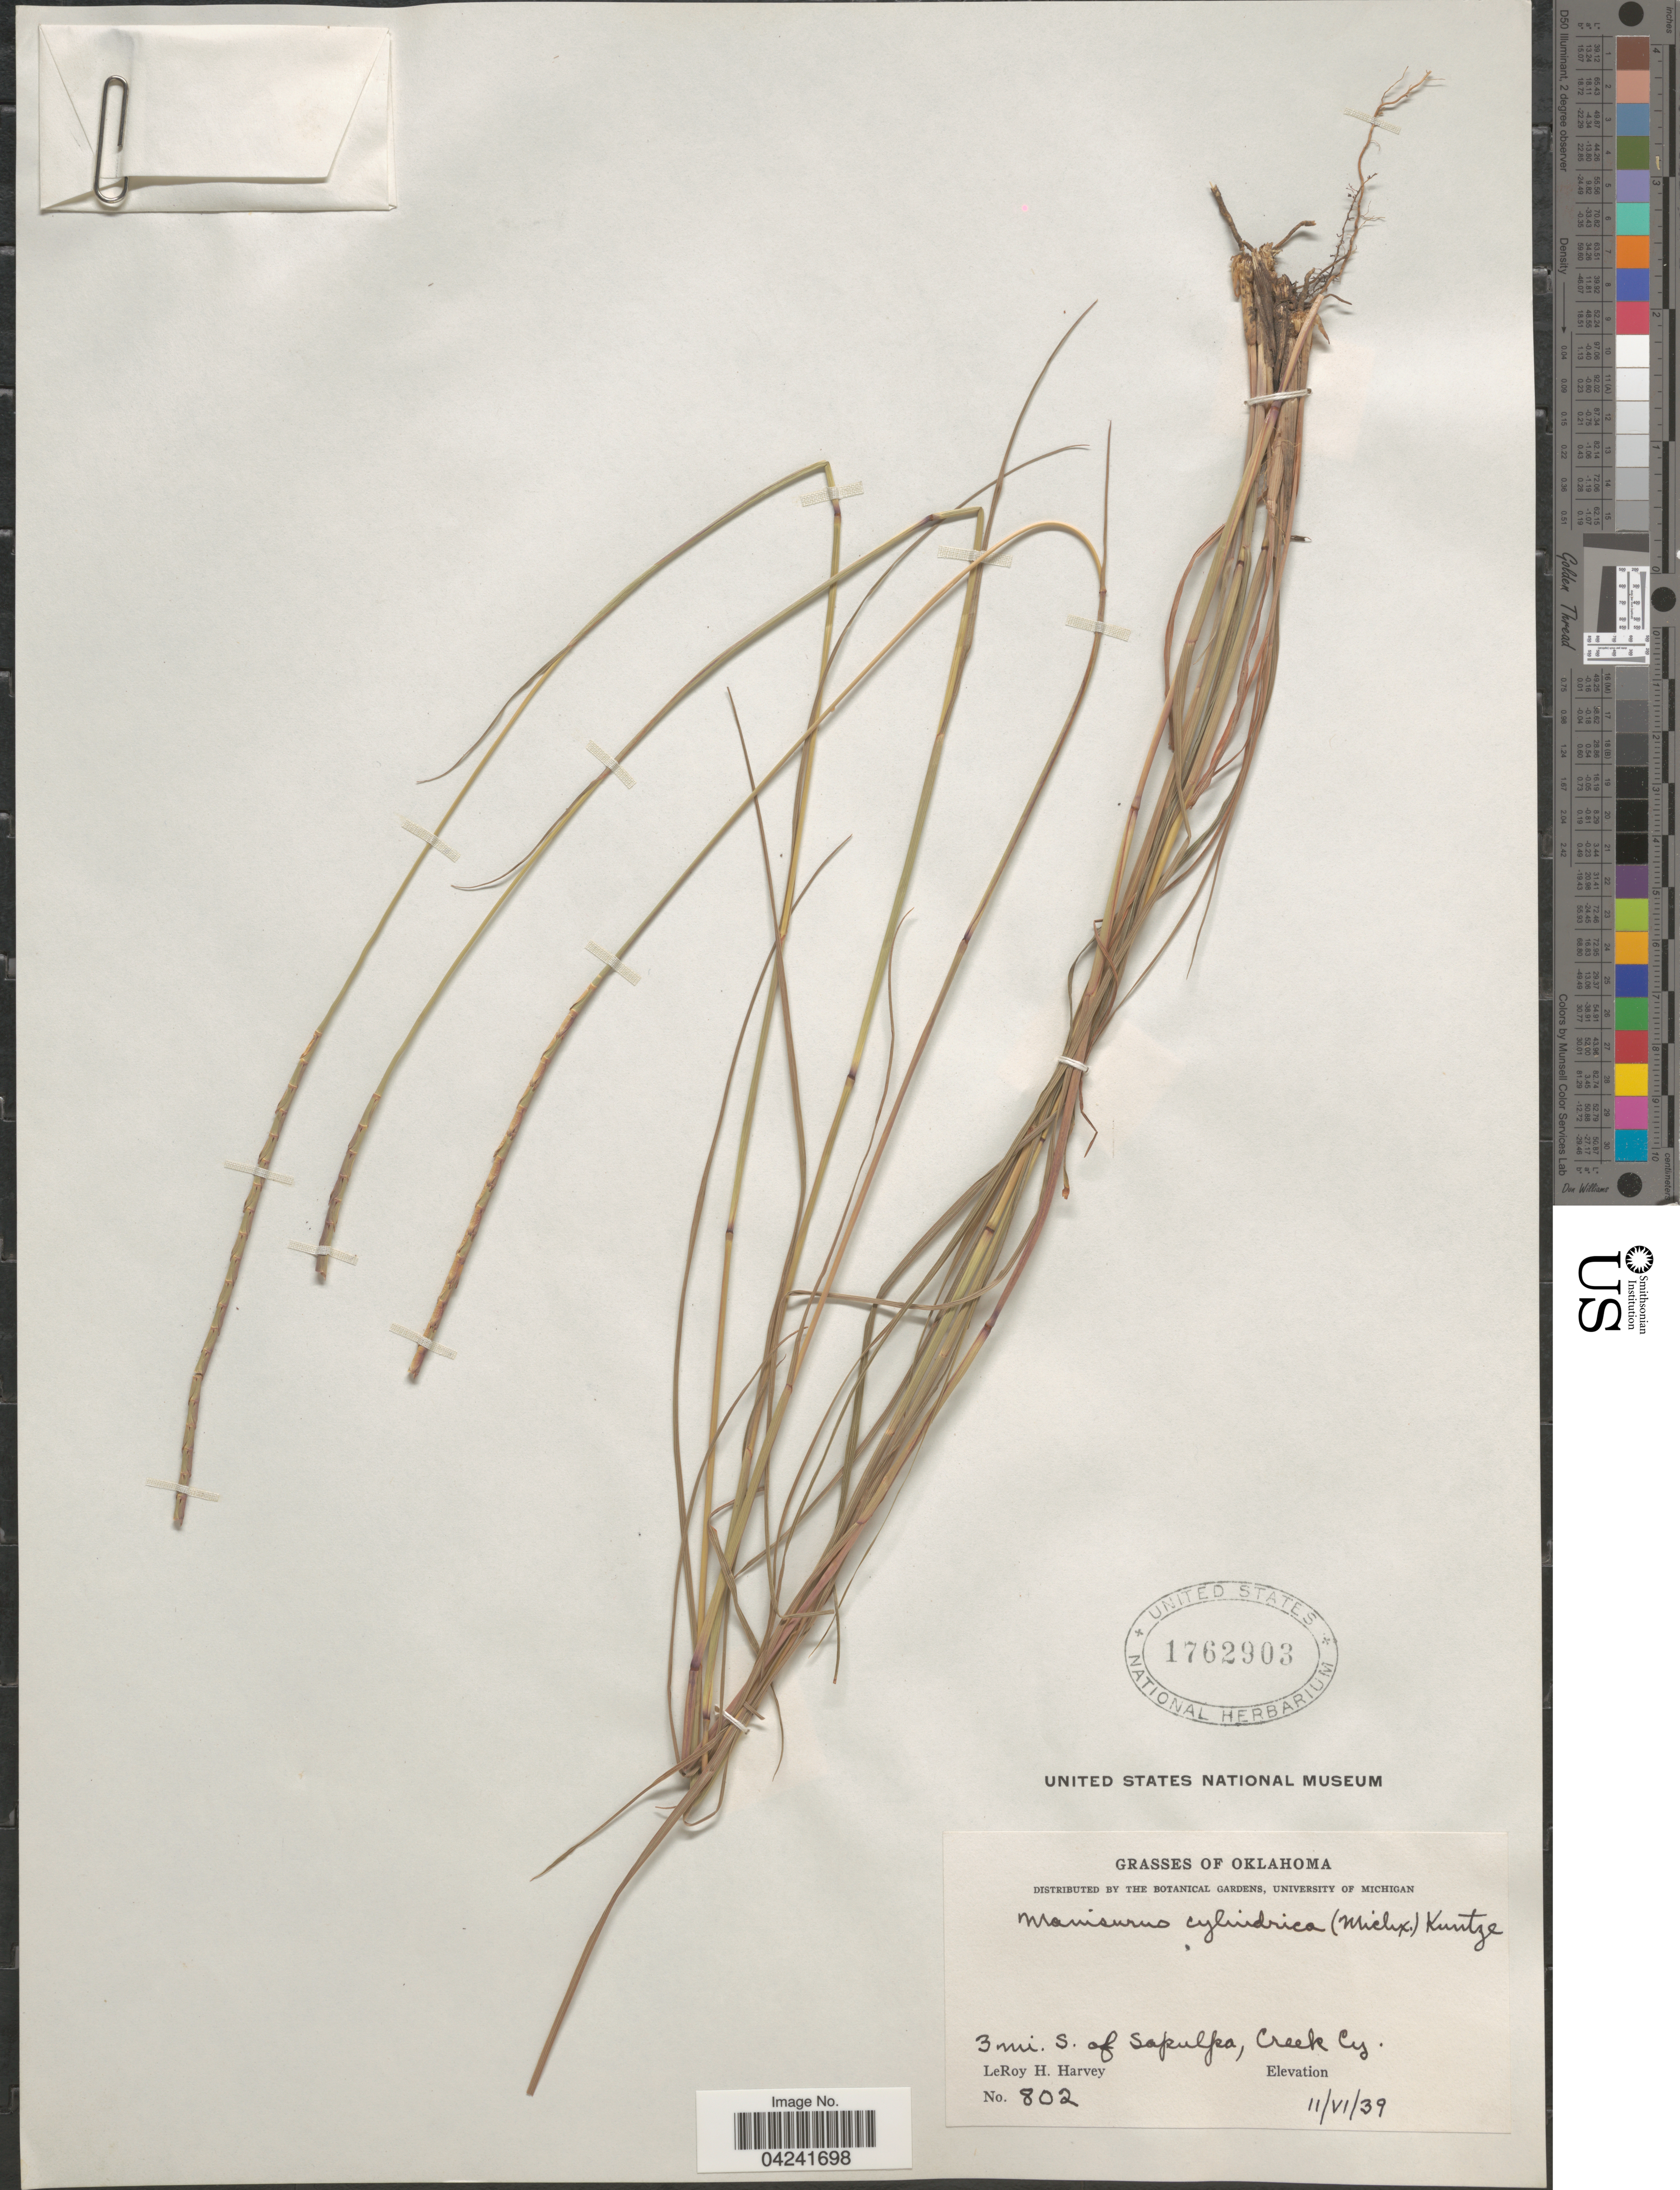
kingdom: Plantae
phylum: Tracheophyta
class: Liliopsida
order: Poales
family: Poaceae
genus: Mnesithea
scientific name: Mnesithea cylindrica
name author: (Michx.) de Koning & Sosef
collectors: L. H. Harvey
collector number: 802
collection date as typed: Transcribed d/m/y: 11/6/39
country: United States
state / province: Oklahoma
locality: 3 mi. S. of Sapulpa, Creek Cy.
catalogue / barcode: US 1762903